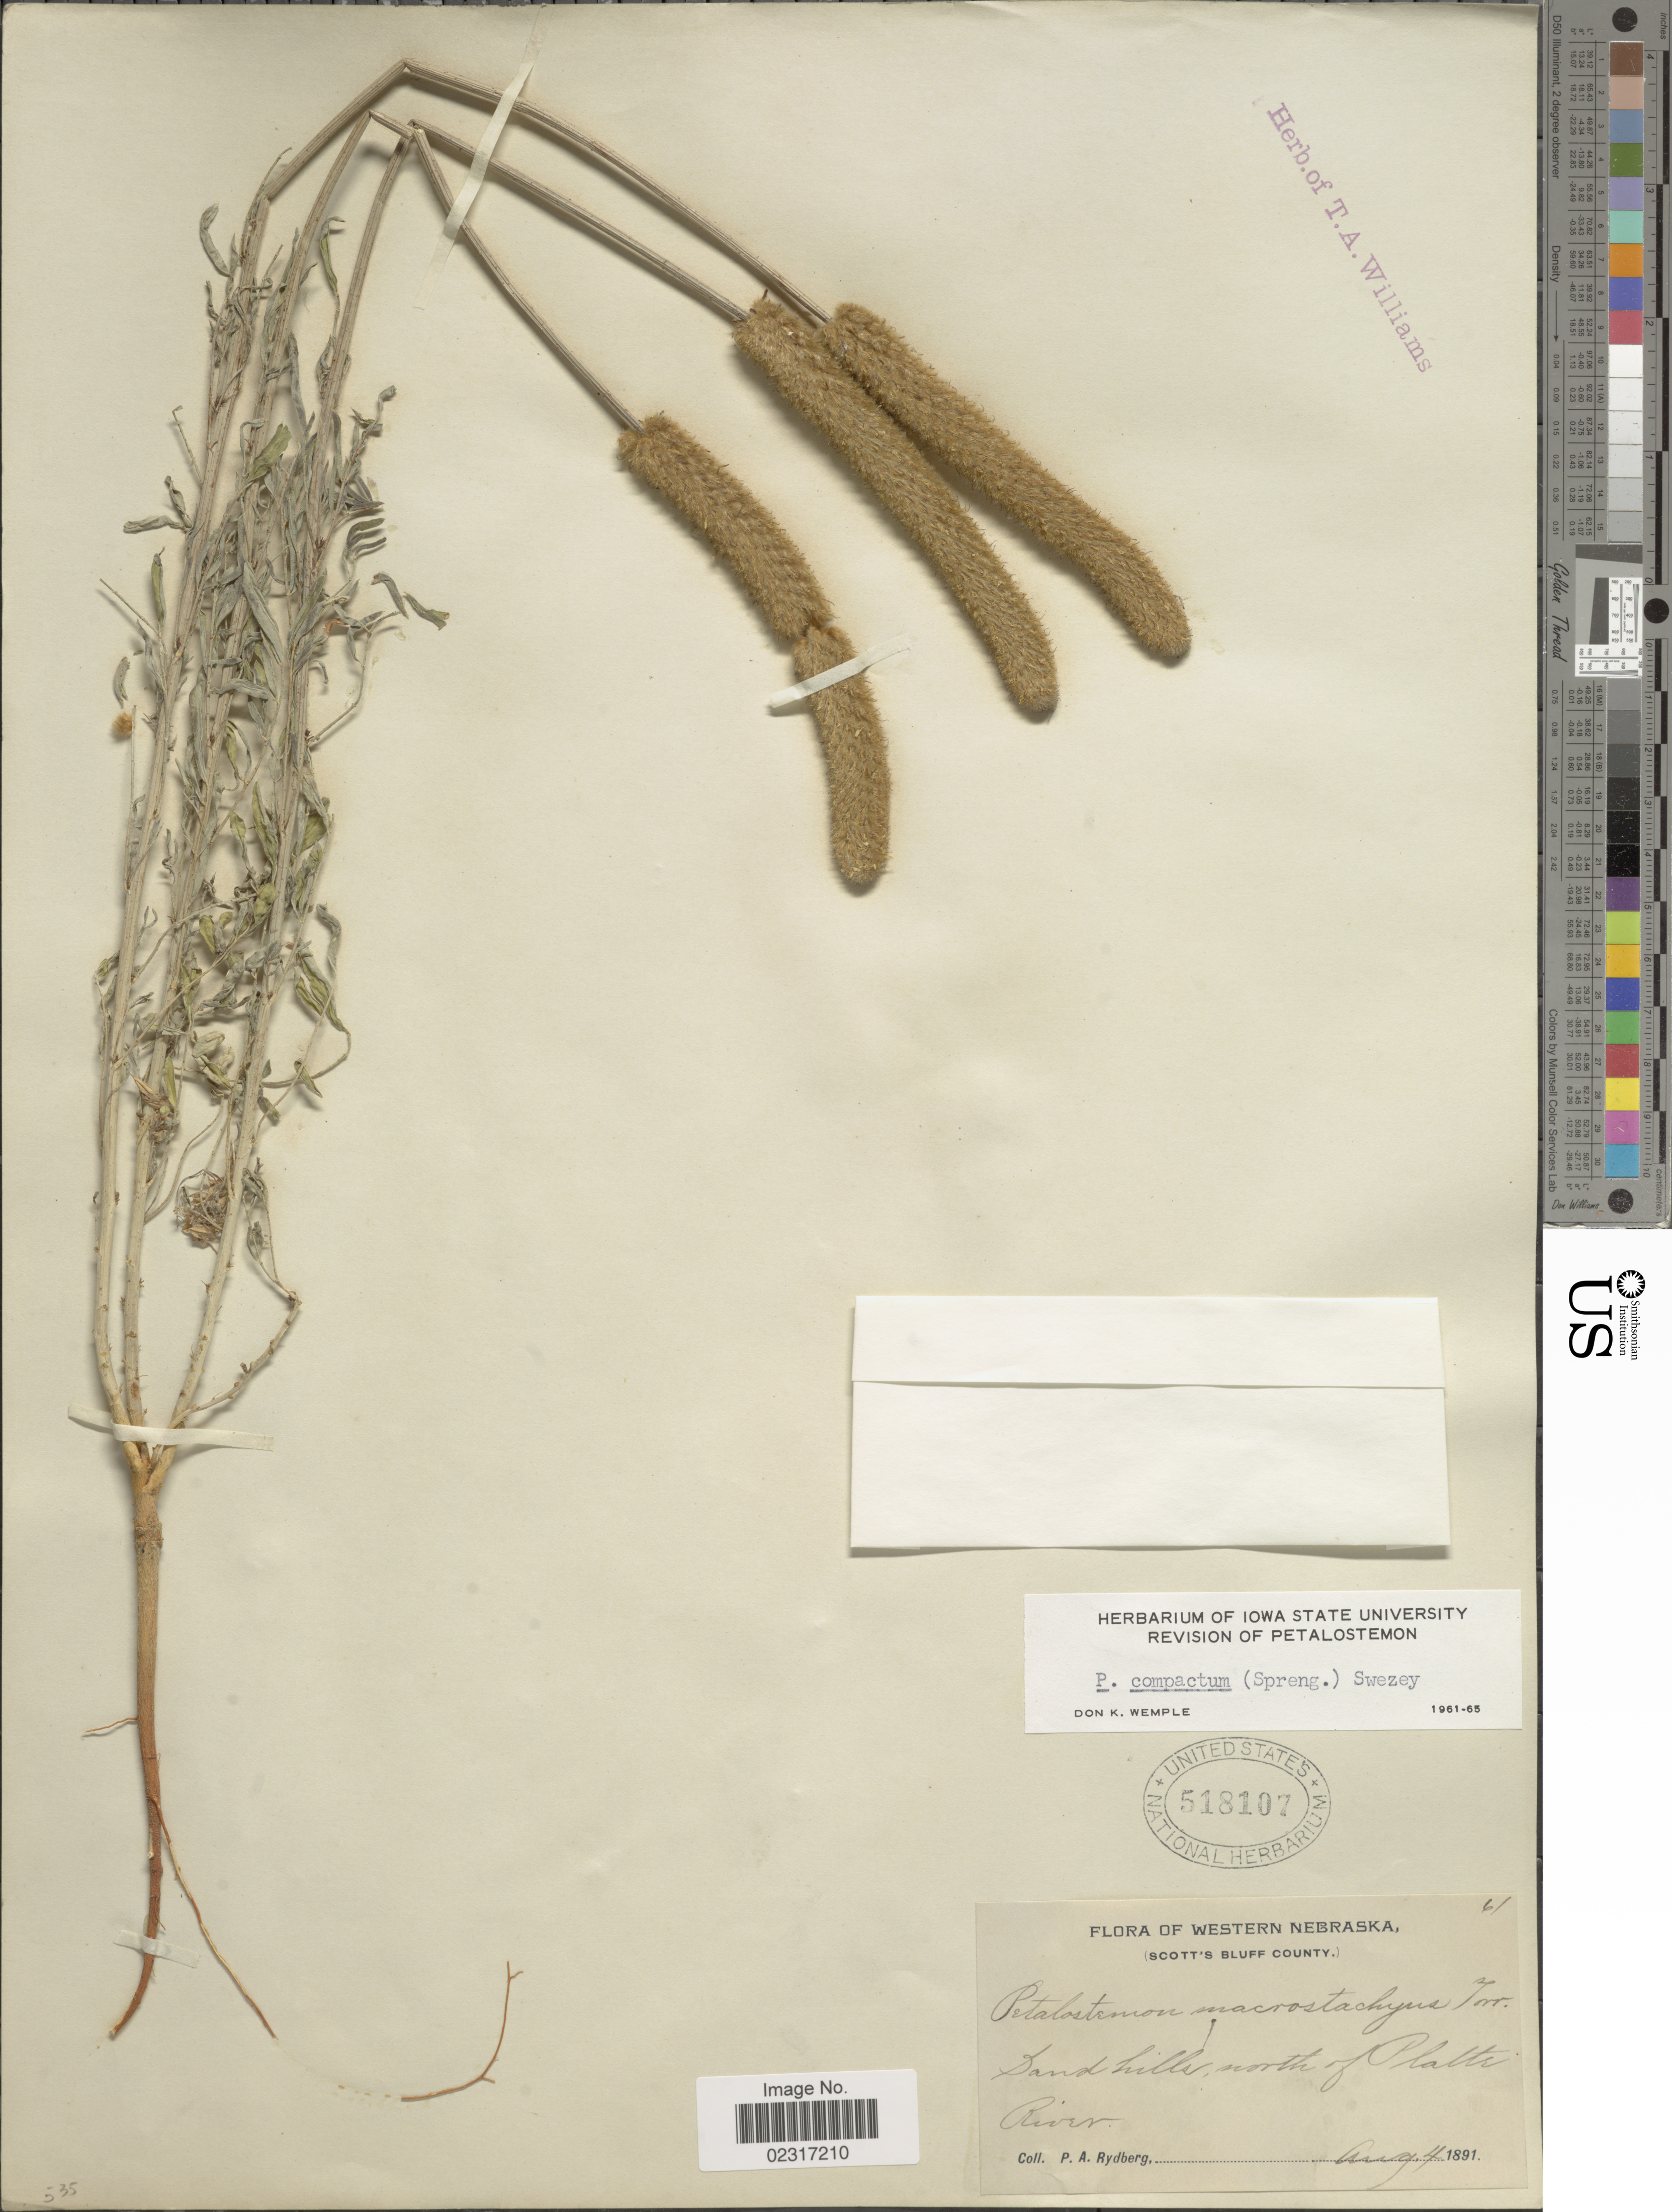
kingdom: Plantae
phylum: Tracheophyta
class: Magnoliopsida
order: Fabales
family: Fabaceae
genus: Dalea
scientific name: Dalea compacta var. pubescens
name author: (A. Gray) Barneby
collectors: P. A. Rydberg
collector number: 61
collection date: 1891-08-04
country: United States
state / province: Nebraska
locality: Western Nebreska, Scott's Bluff County. Sand hills, north of Platte River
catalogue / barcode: US 518107